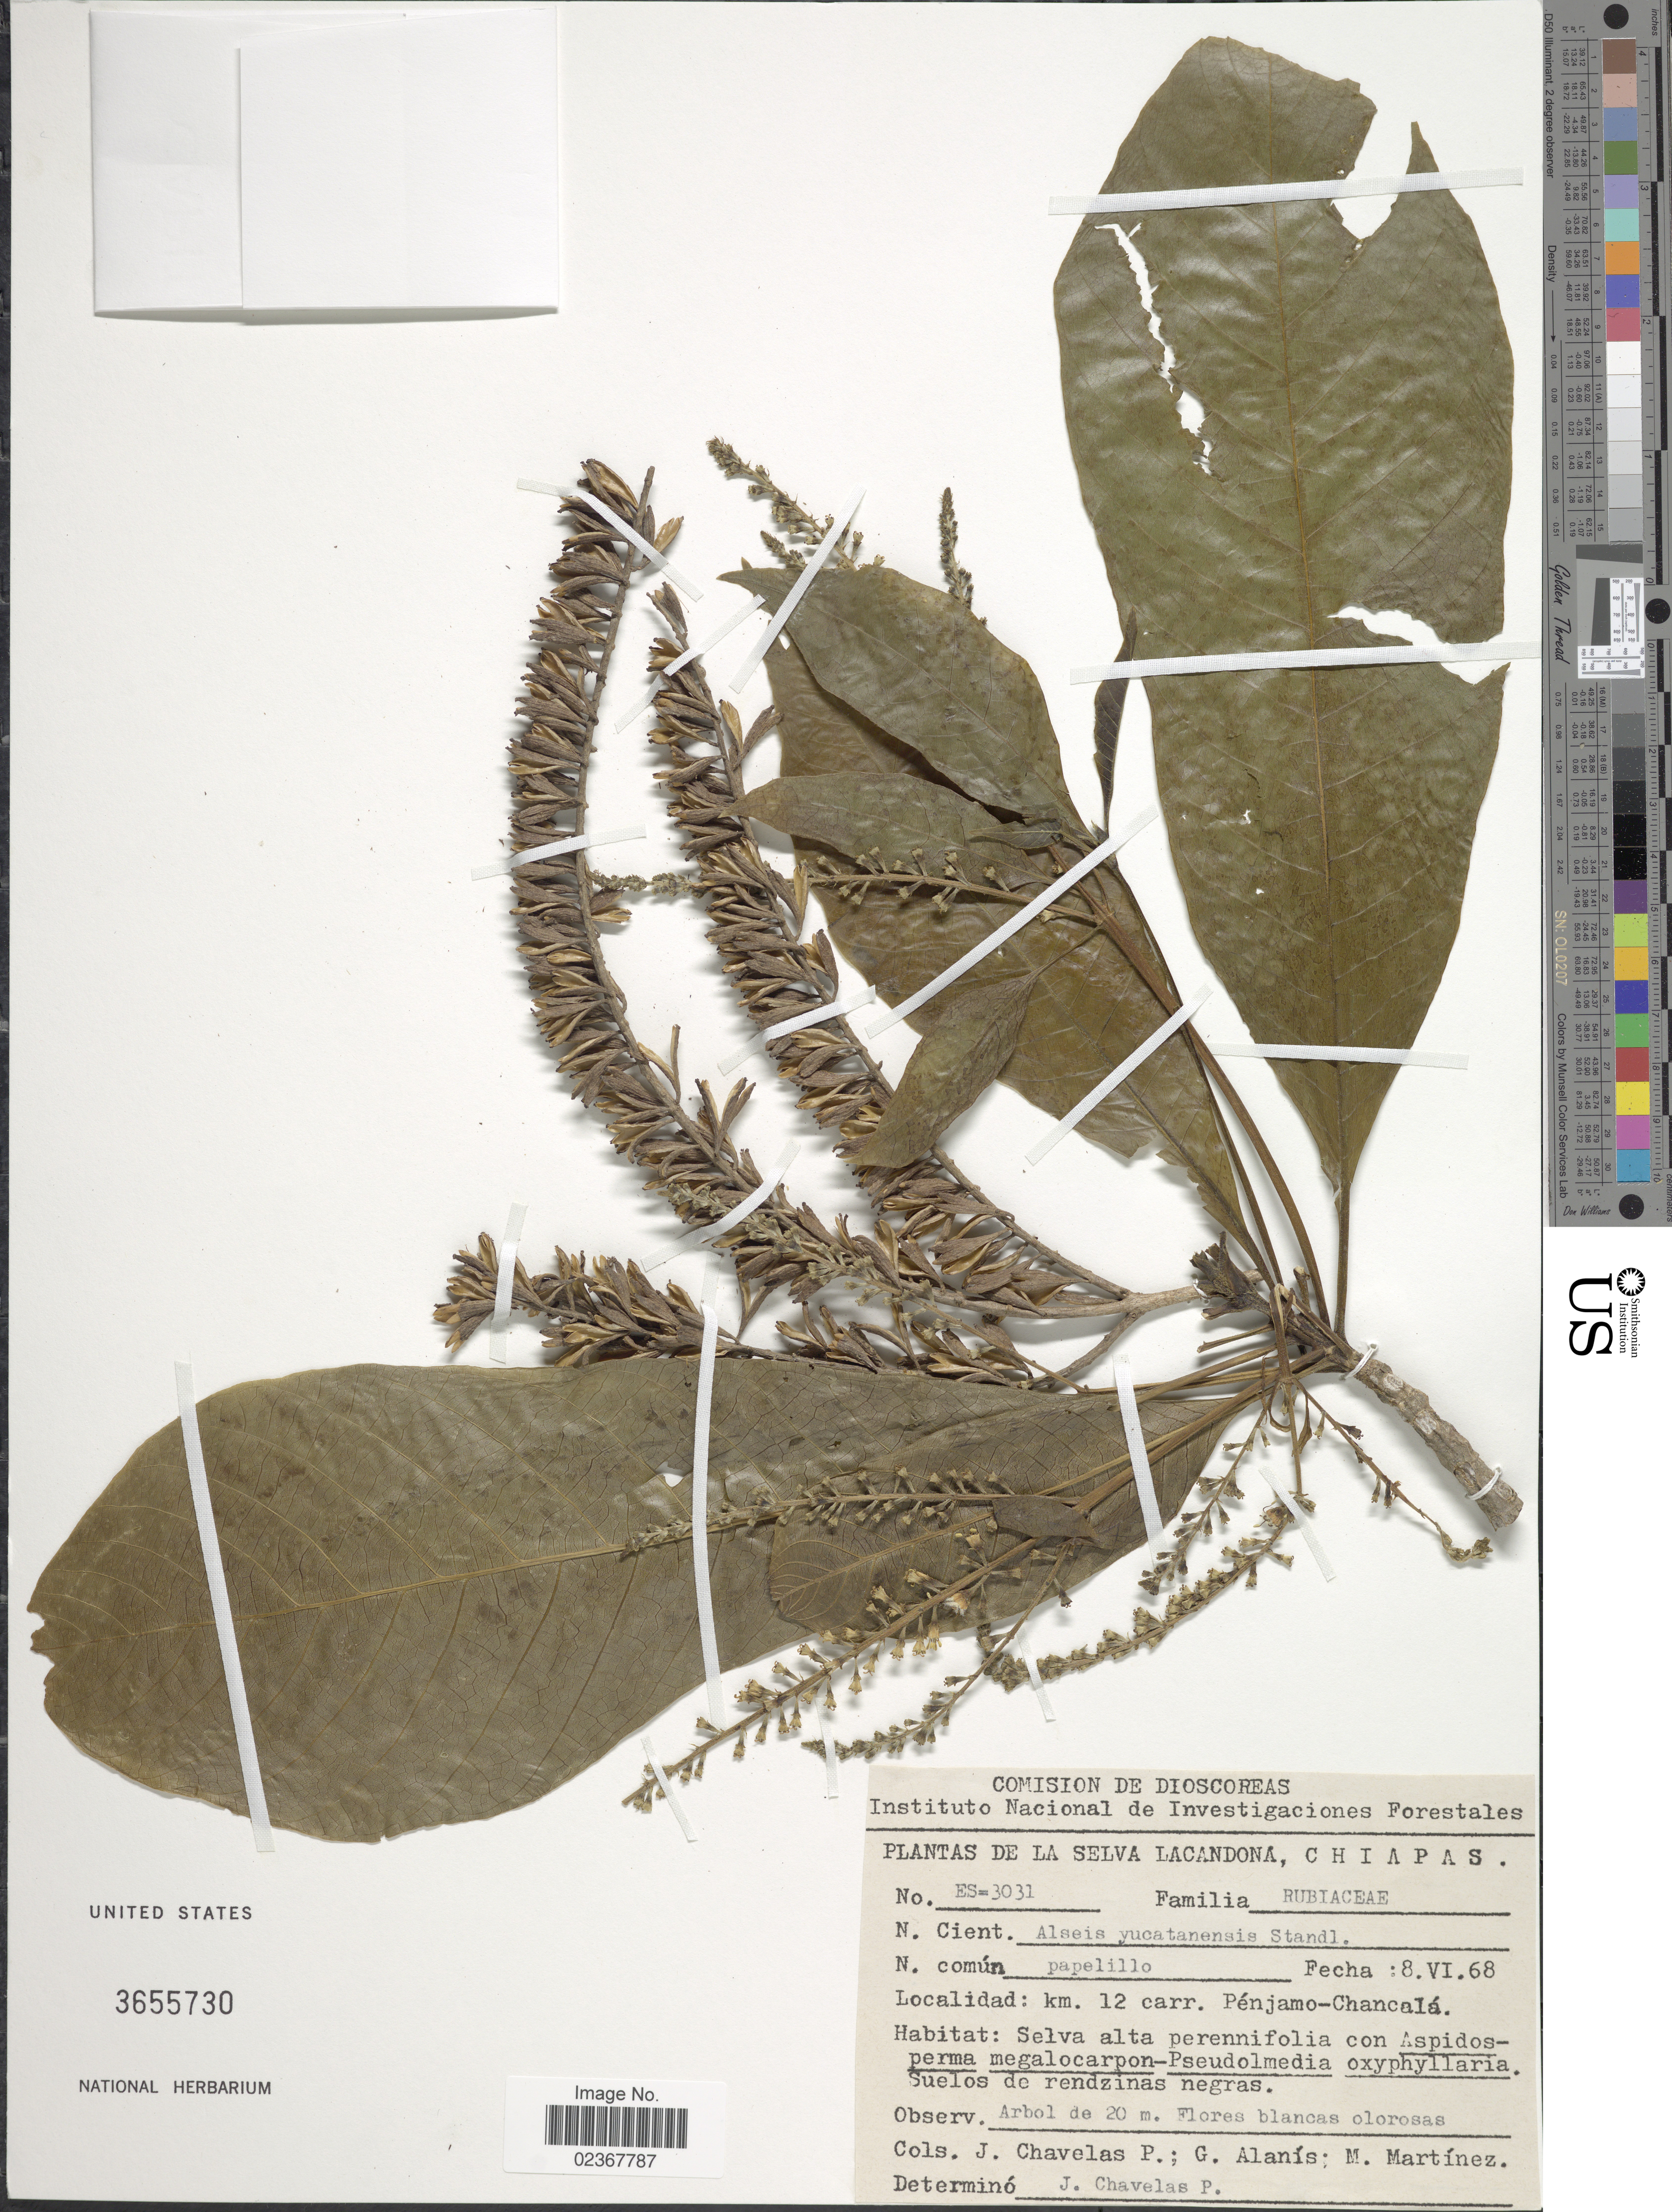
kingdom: Plantae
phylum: Tracheophyta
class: Magnoliopsida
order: Gentianales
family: Rubiaceae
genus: Alseis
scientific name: Alseis yucatanensis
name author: Standl.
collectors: J. Chavelas P., G. Alanis & M. Martinez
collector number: ES=3031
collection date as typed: Transcribed d/m/y: 8/6/68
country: Mexico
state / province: Chiapas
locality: Selva Lacandona. Km. 12 carr. Penjamo-Chancala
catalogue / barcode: US 3655730